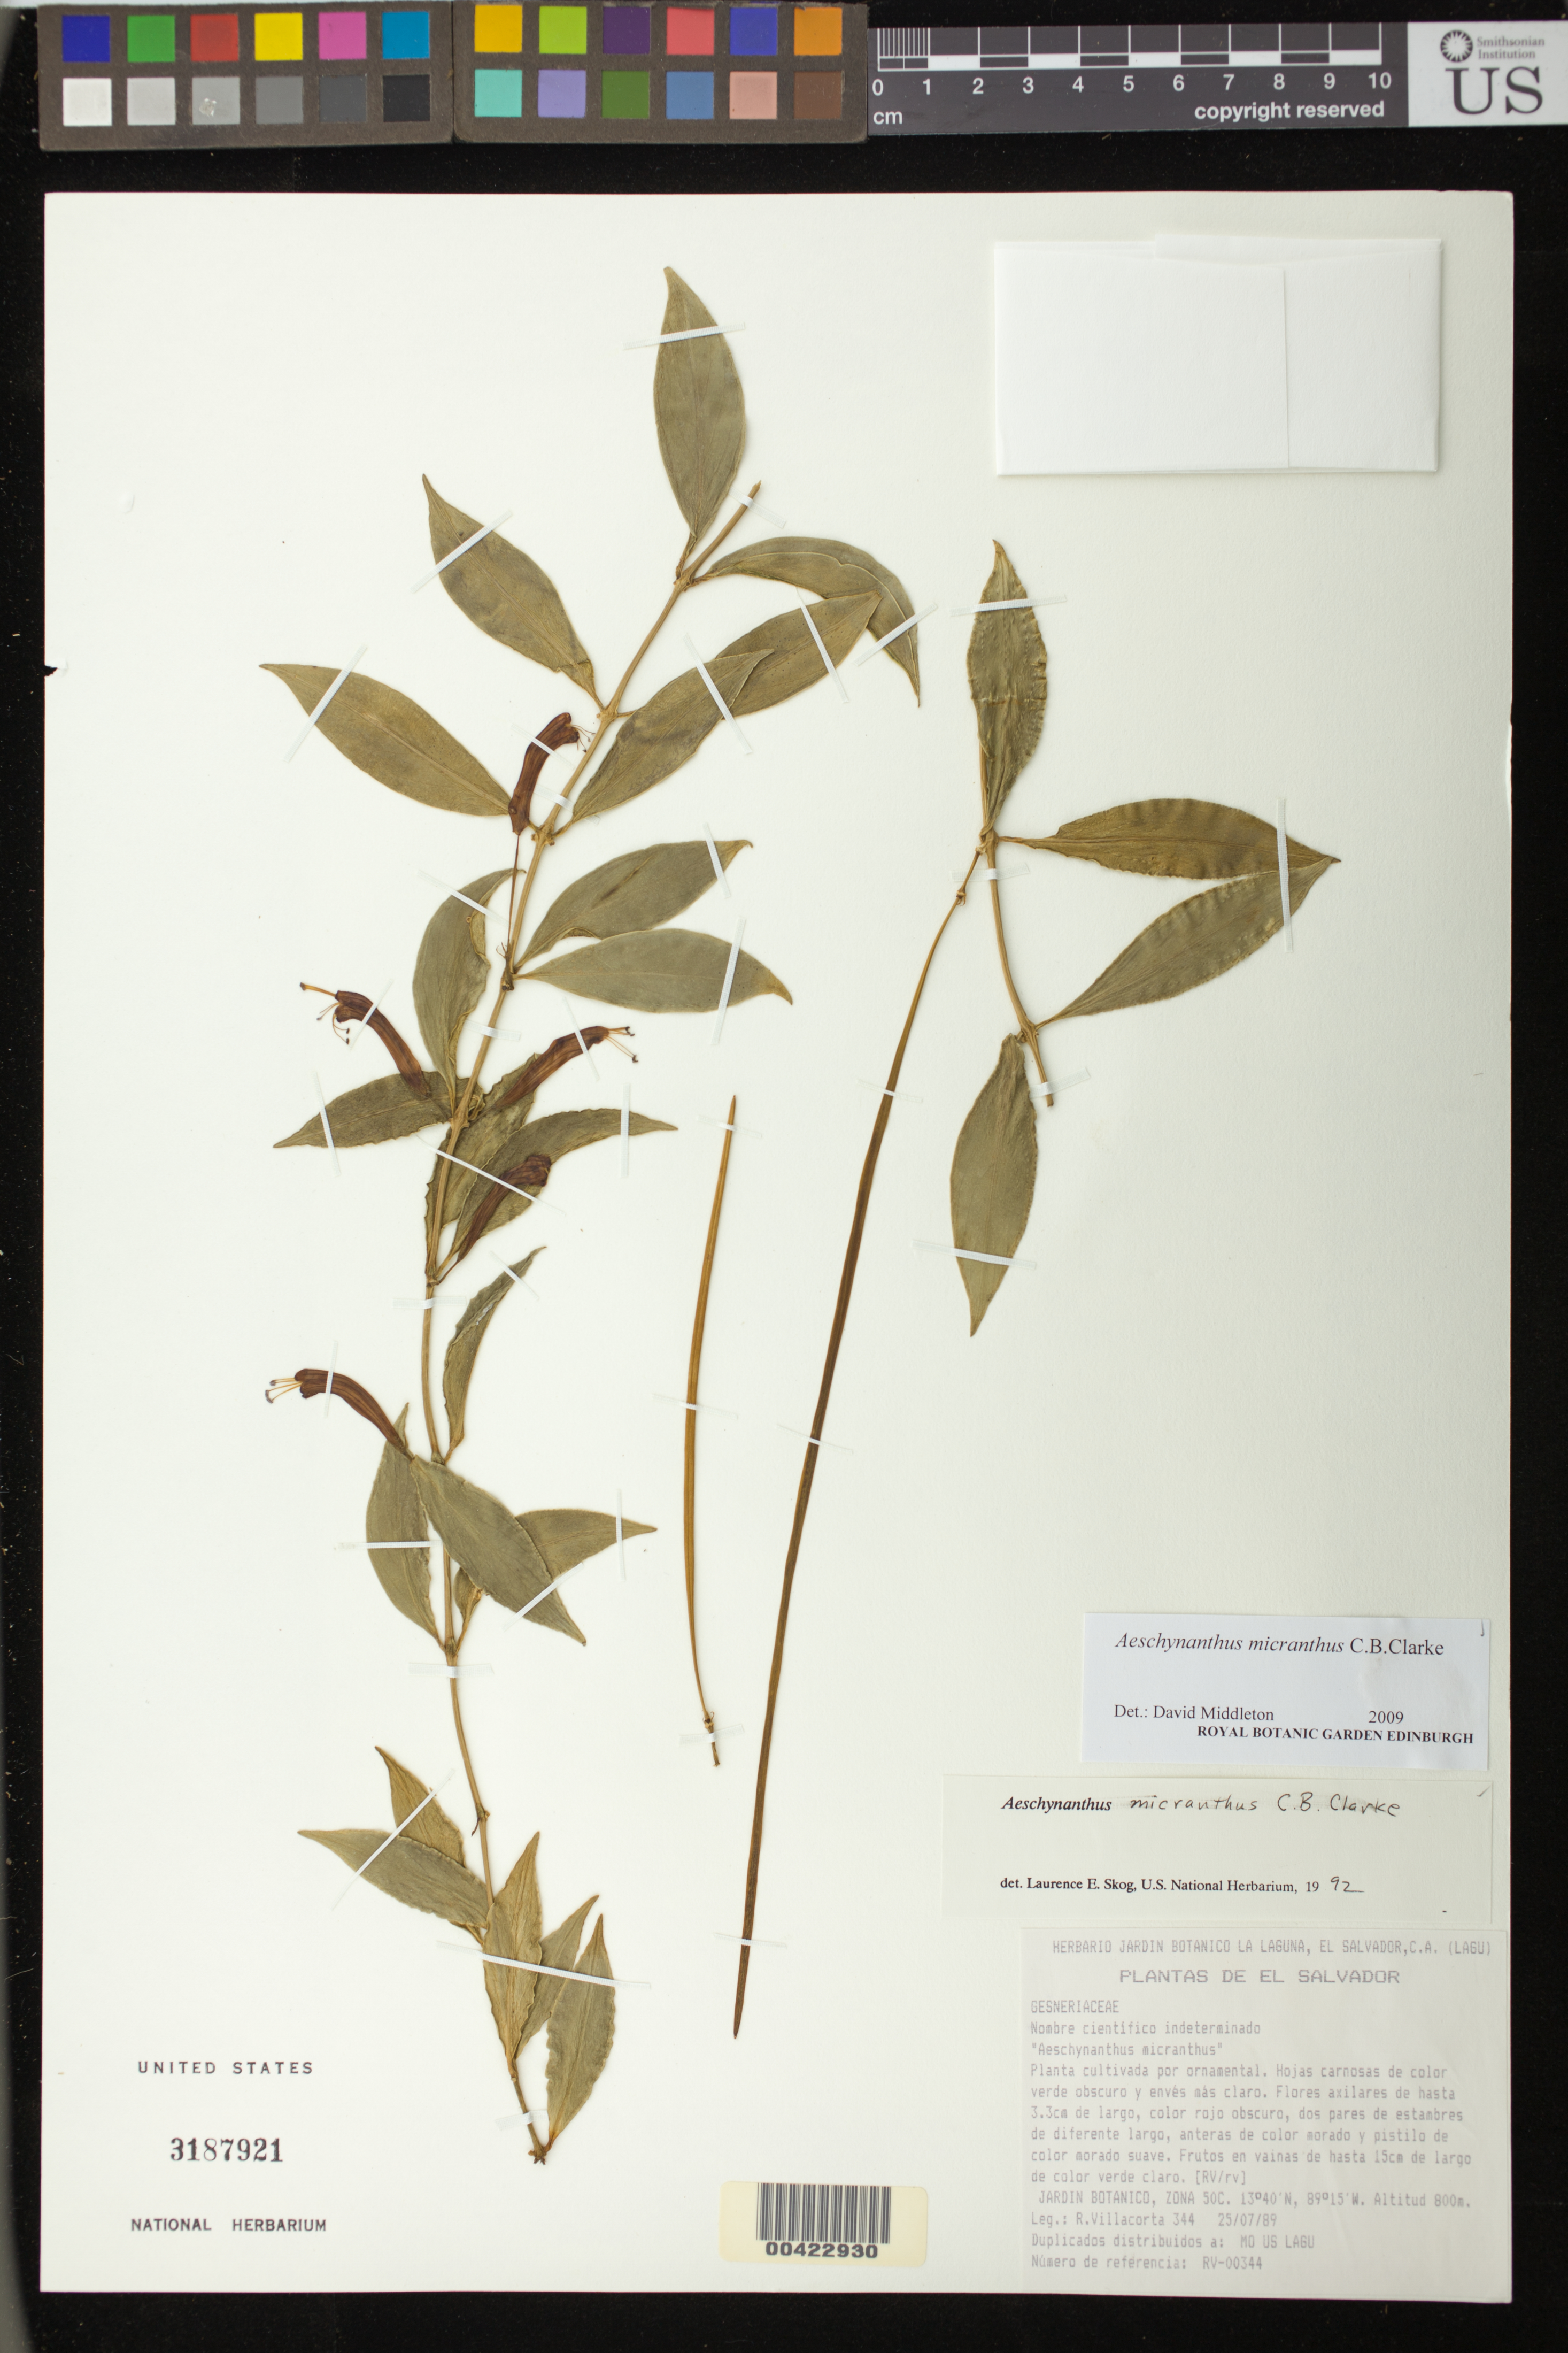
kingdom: Plantae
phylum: Tracheophyta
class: Magnoliopsida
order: Lamiales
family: Gesneriaceae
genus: Aeschynanthus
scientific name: Aeschynanthus micranthus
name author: C.B. Clarke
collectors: R. Villacorta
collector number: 344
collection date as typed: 25 Jul 1989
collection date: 1989-07-25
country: El Salvador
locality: El Salvador: Jardin Botanico, zona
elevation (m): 800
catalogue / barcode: US 3187921